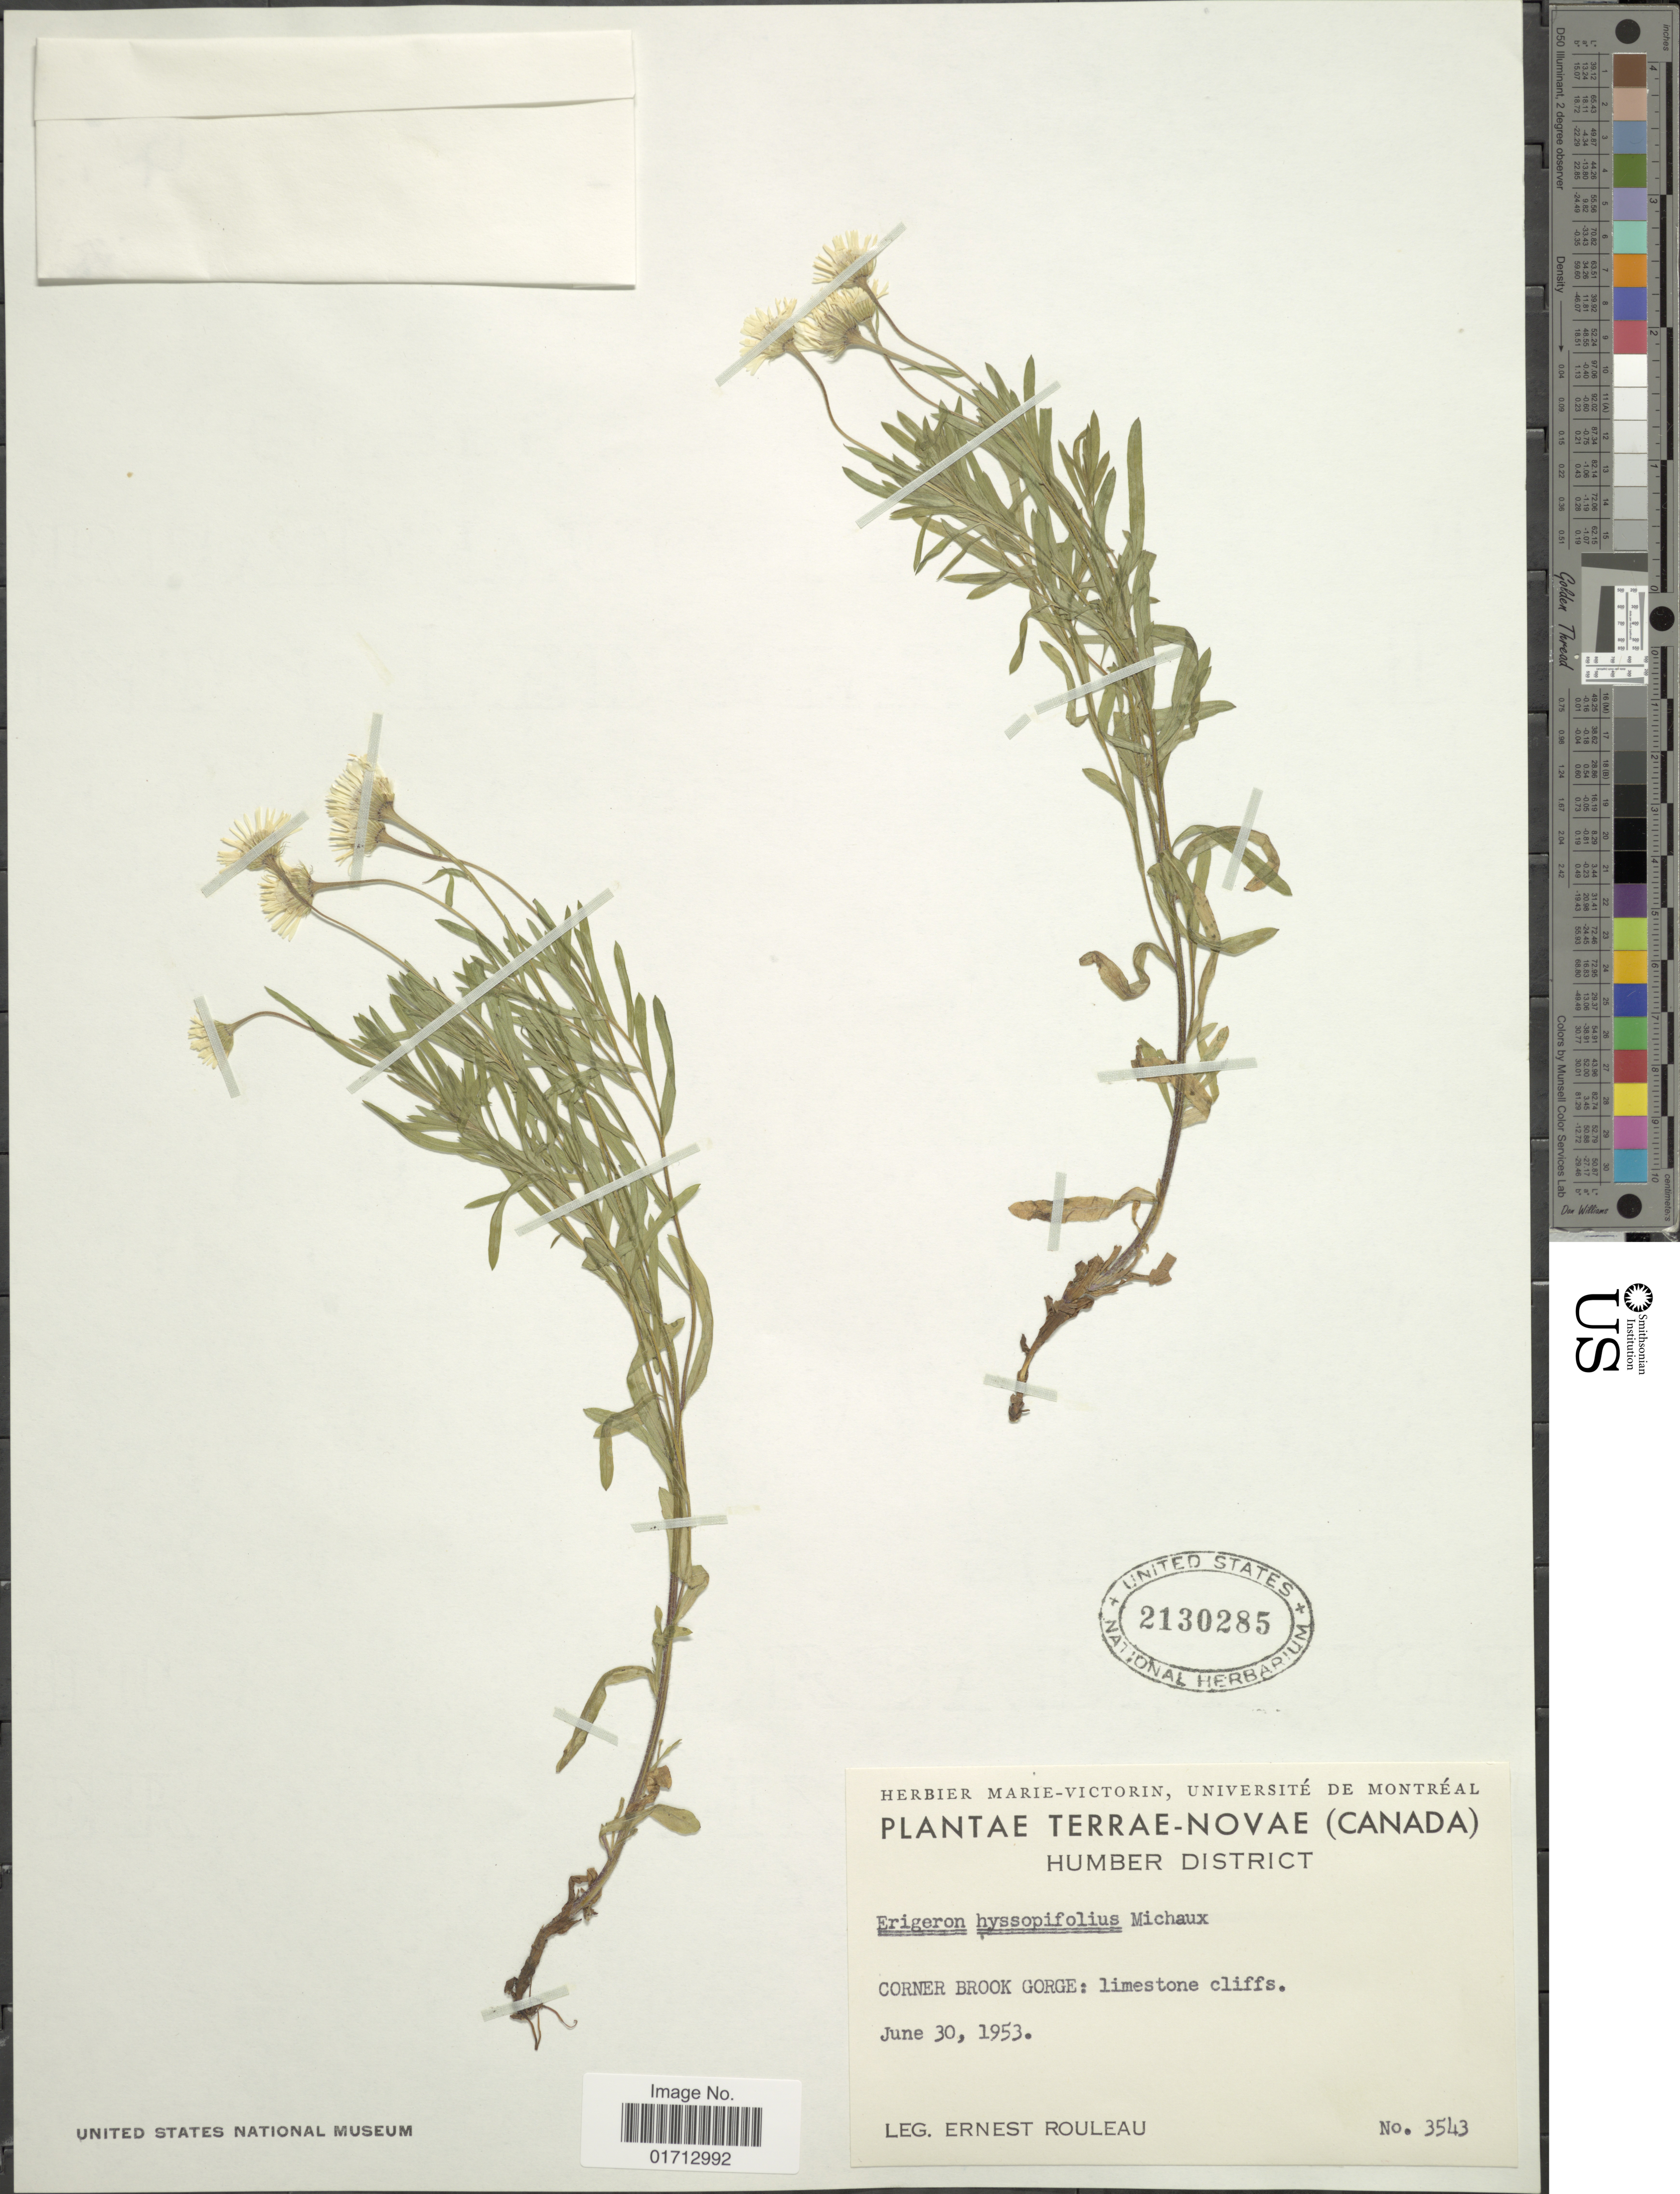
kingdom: Plantae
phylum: Tracheophyta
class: Magnoliopsida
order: Asterales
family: Asteraceae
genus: Erigeron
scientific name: Erigeron hyssopifolius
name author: Michx.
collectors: J. Rouleau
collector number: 3543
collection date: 1953-06-30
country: Canada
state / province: Newfoundland and Labrador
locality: Terrae-Novae, Humber District, Coner Brook Gorge.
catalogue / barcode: US 2130285